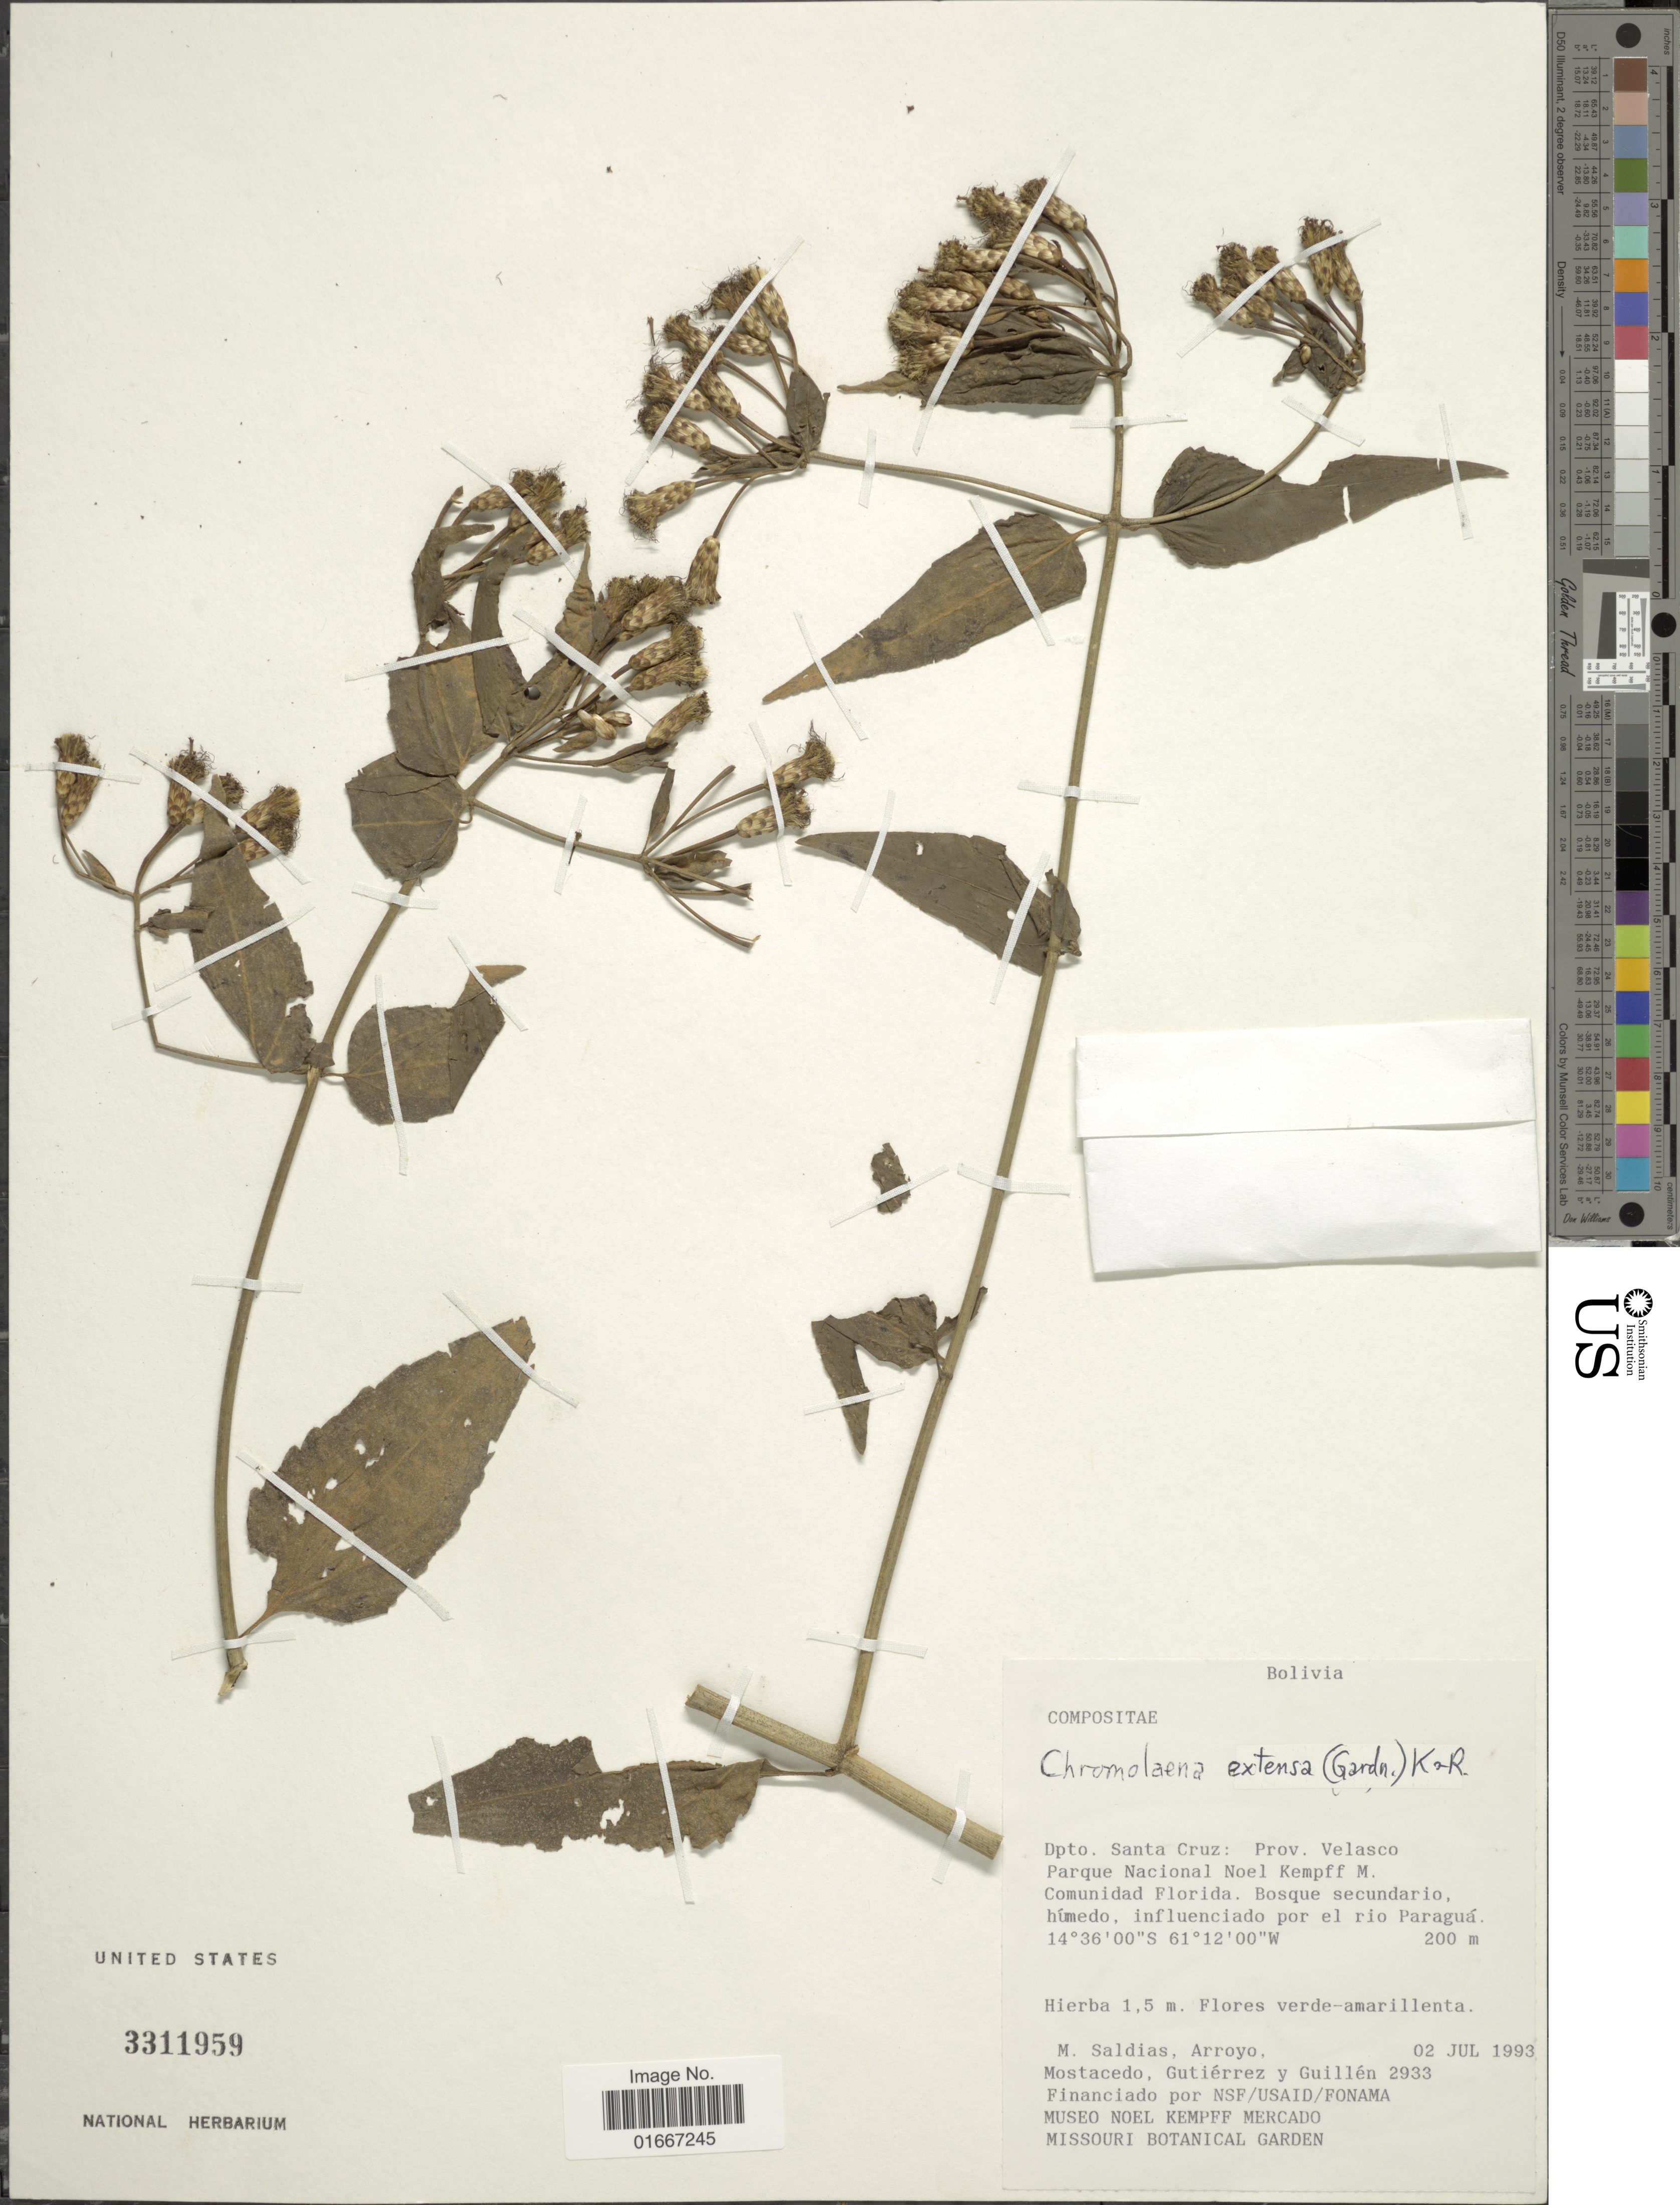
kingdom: Plantae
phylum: Tracheophyta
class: Magnoliopsida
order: Asterales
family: Asteraceae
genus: Chromolaena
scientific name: Chromolaena extensa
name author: (Gardner) R.M. King & H. Rob.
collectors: M. Saldias, Arroyo, --, Mostacedo, --, Gutiérrez, -- & -- Guillen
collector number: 2933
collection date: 1993-07-02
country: Bolivia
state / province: Santa Cruz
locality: Prov. Velasco Parque Nacional Noel Kempff M. Comunidad Florida.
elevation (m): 200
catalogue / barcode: US 3311959